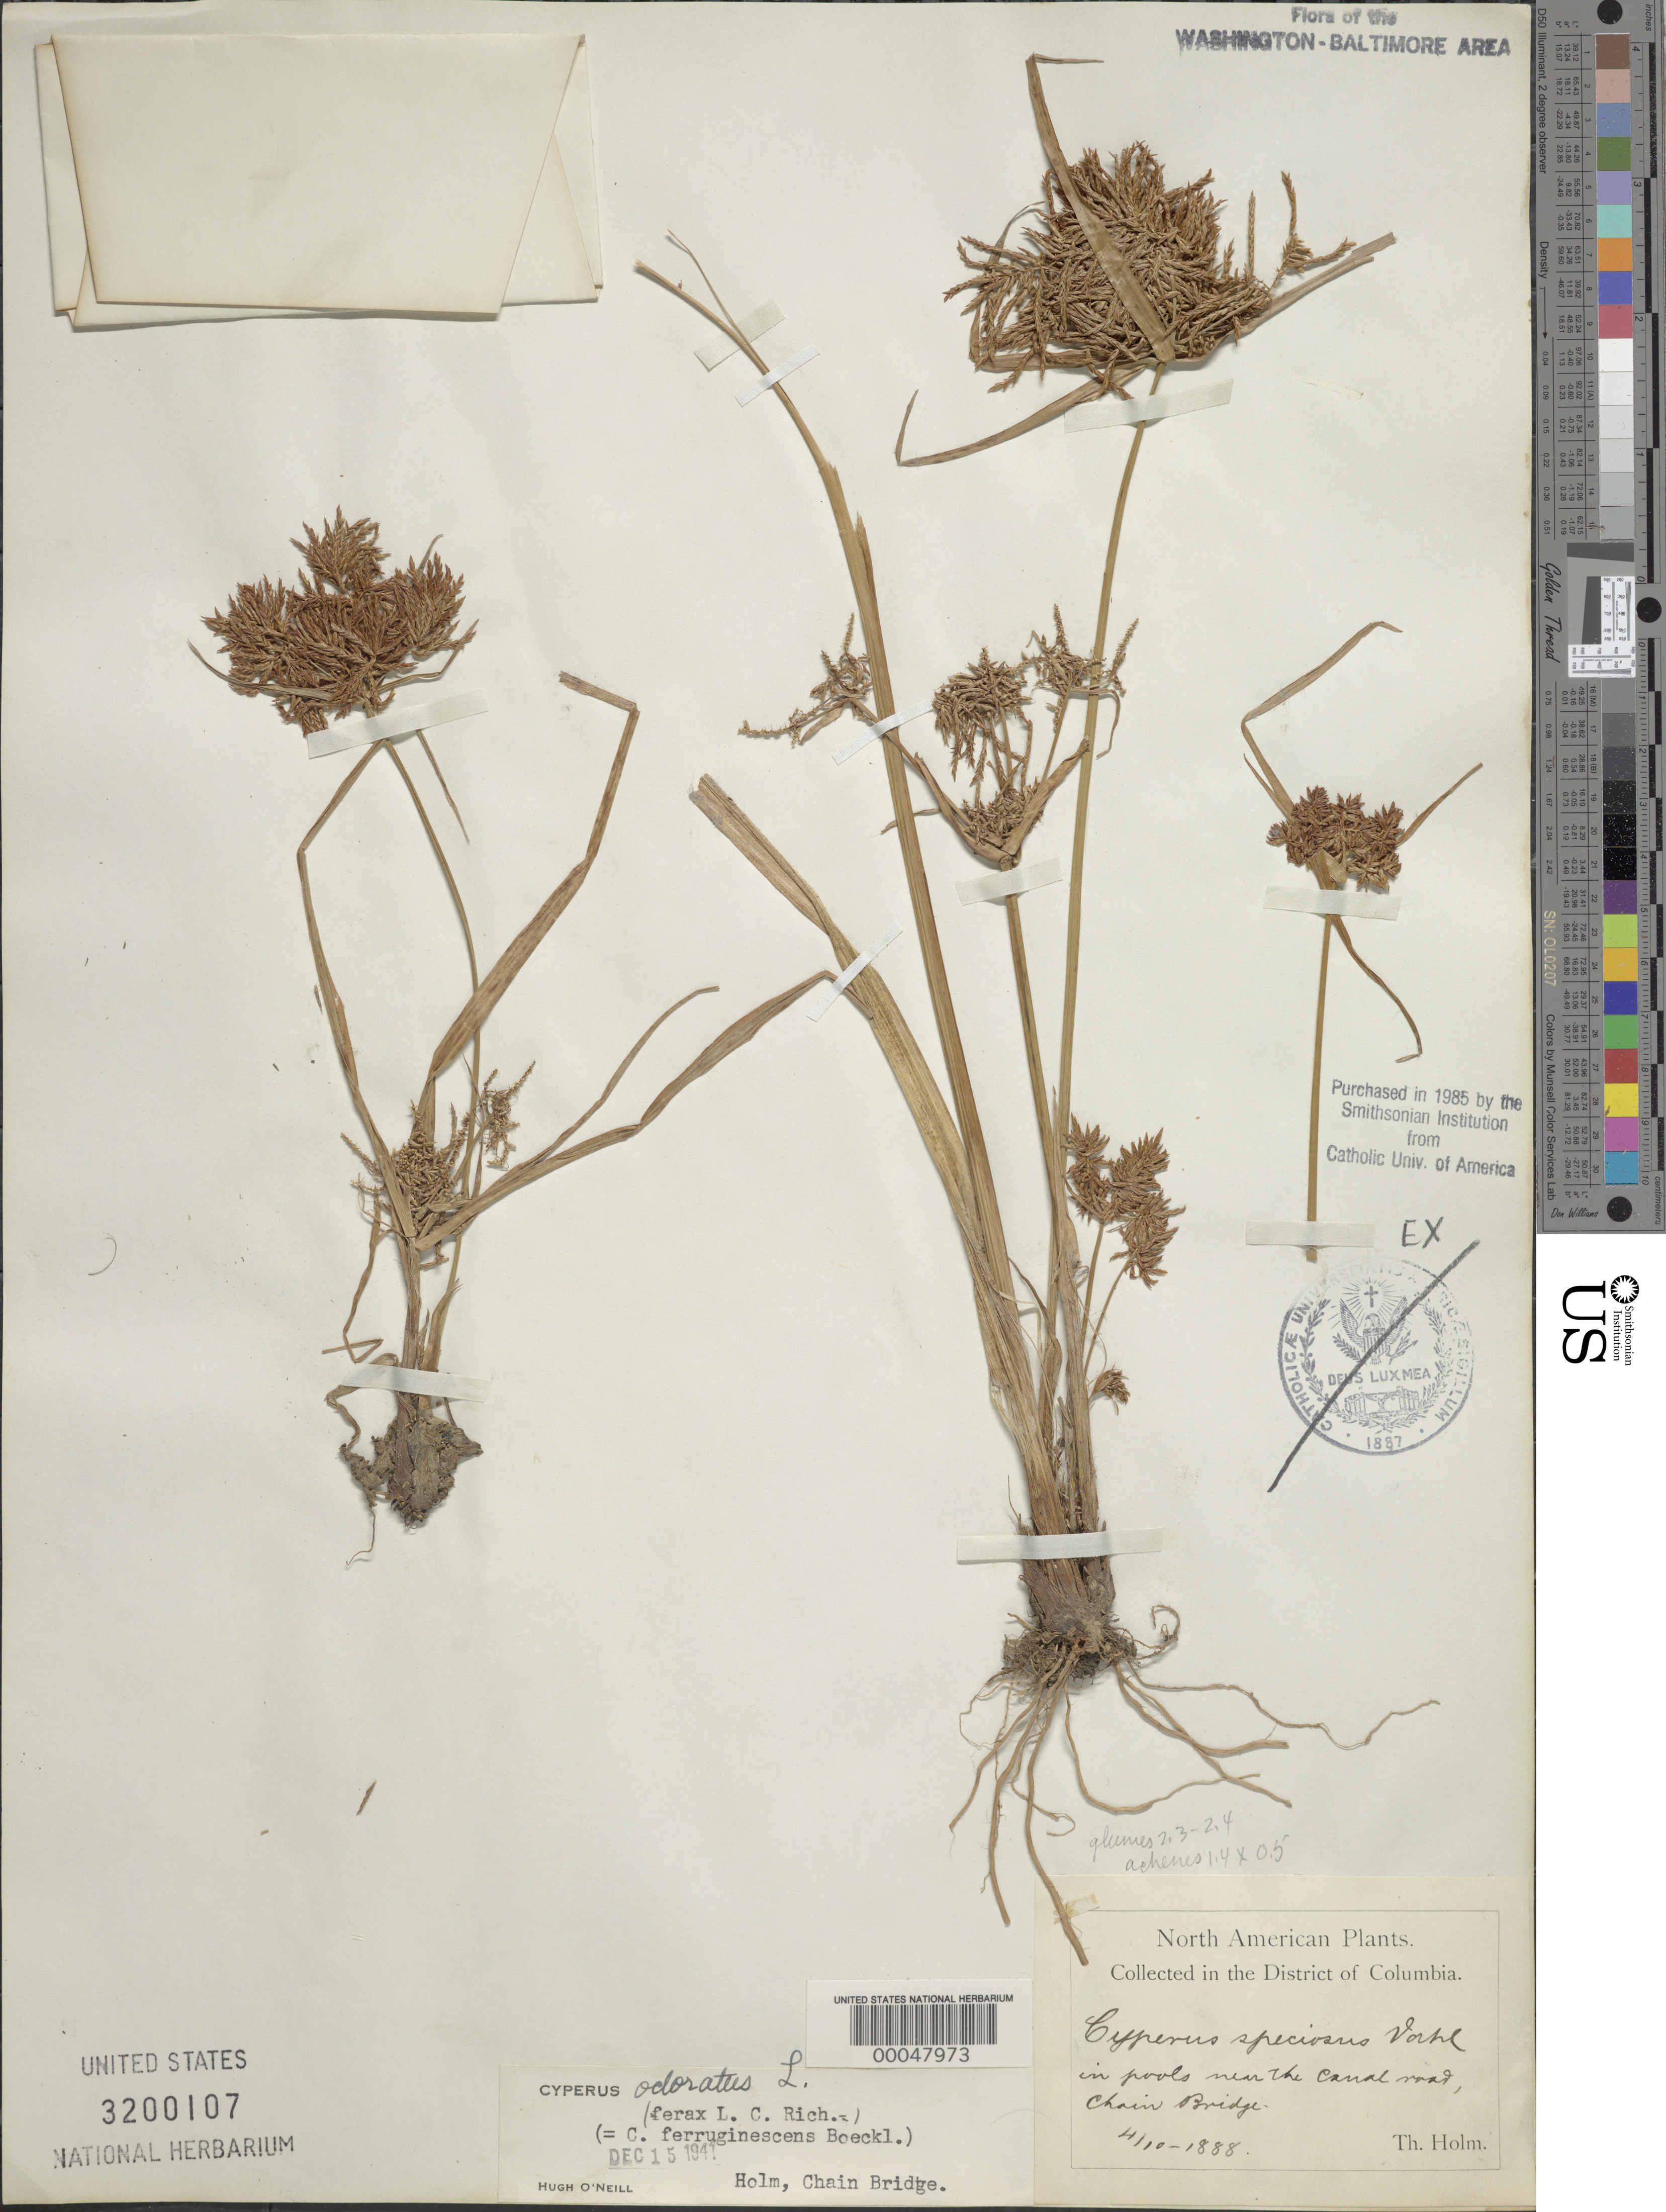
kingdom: Plantae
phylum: Tracheophyta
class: Liliopsida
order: Poales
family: Cyperaceae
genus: Cyperus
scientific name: Cyperus odoratus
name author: L.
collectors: T. Holm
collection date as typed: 04 Oct 1888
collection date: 1888-10-04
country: United States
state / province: District of Columbia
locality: Chain Bridge, Canal Road C. & O. Canal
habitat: In pools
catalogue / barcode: US 3200107